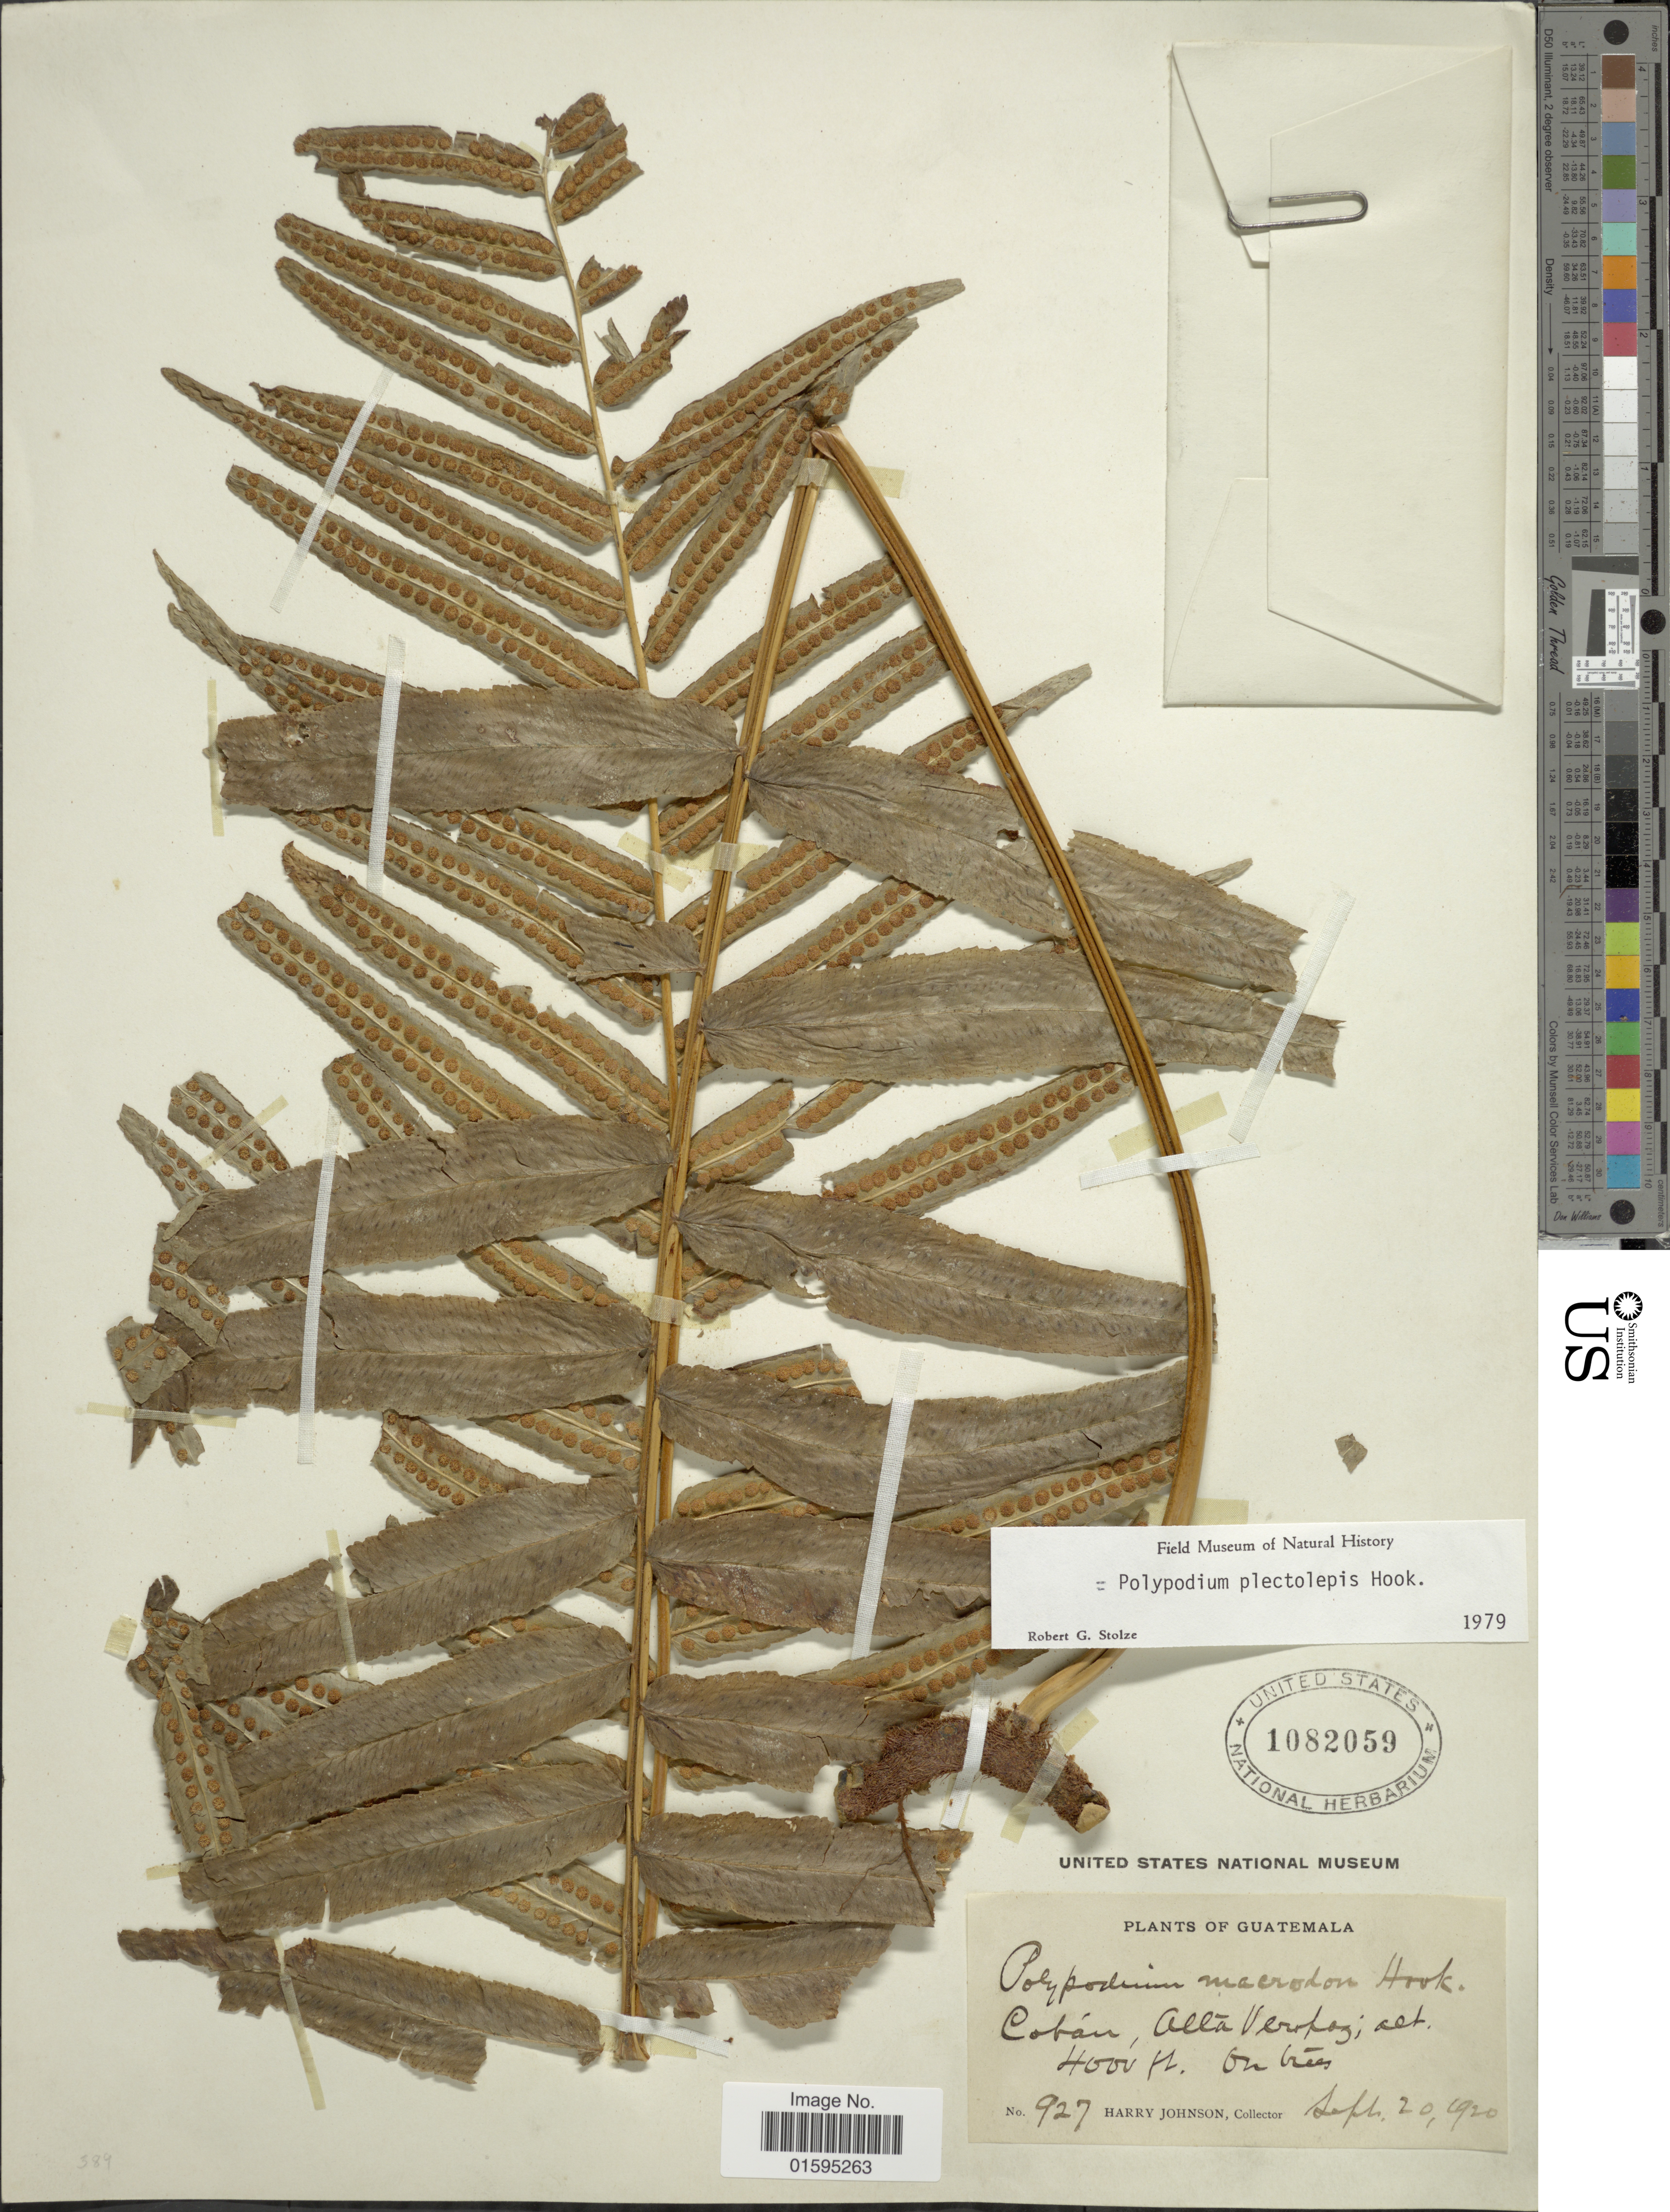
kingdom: Plantae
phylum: Tracheophyta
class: Polypodiopsida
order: Polypodiales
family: Polypodiaceae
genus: Polypodium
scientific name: Polypodium plectolepis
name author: (Fée) Hook.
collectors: H. Johnson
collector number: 927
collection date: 1920-09-20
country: Guatemala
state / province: Alta Verapaz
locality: Cobán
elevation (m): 1219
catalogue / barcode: US 1082059